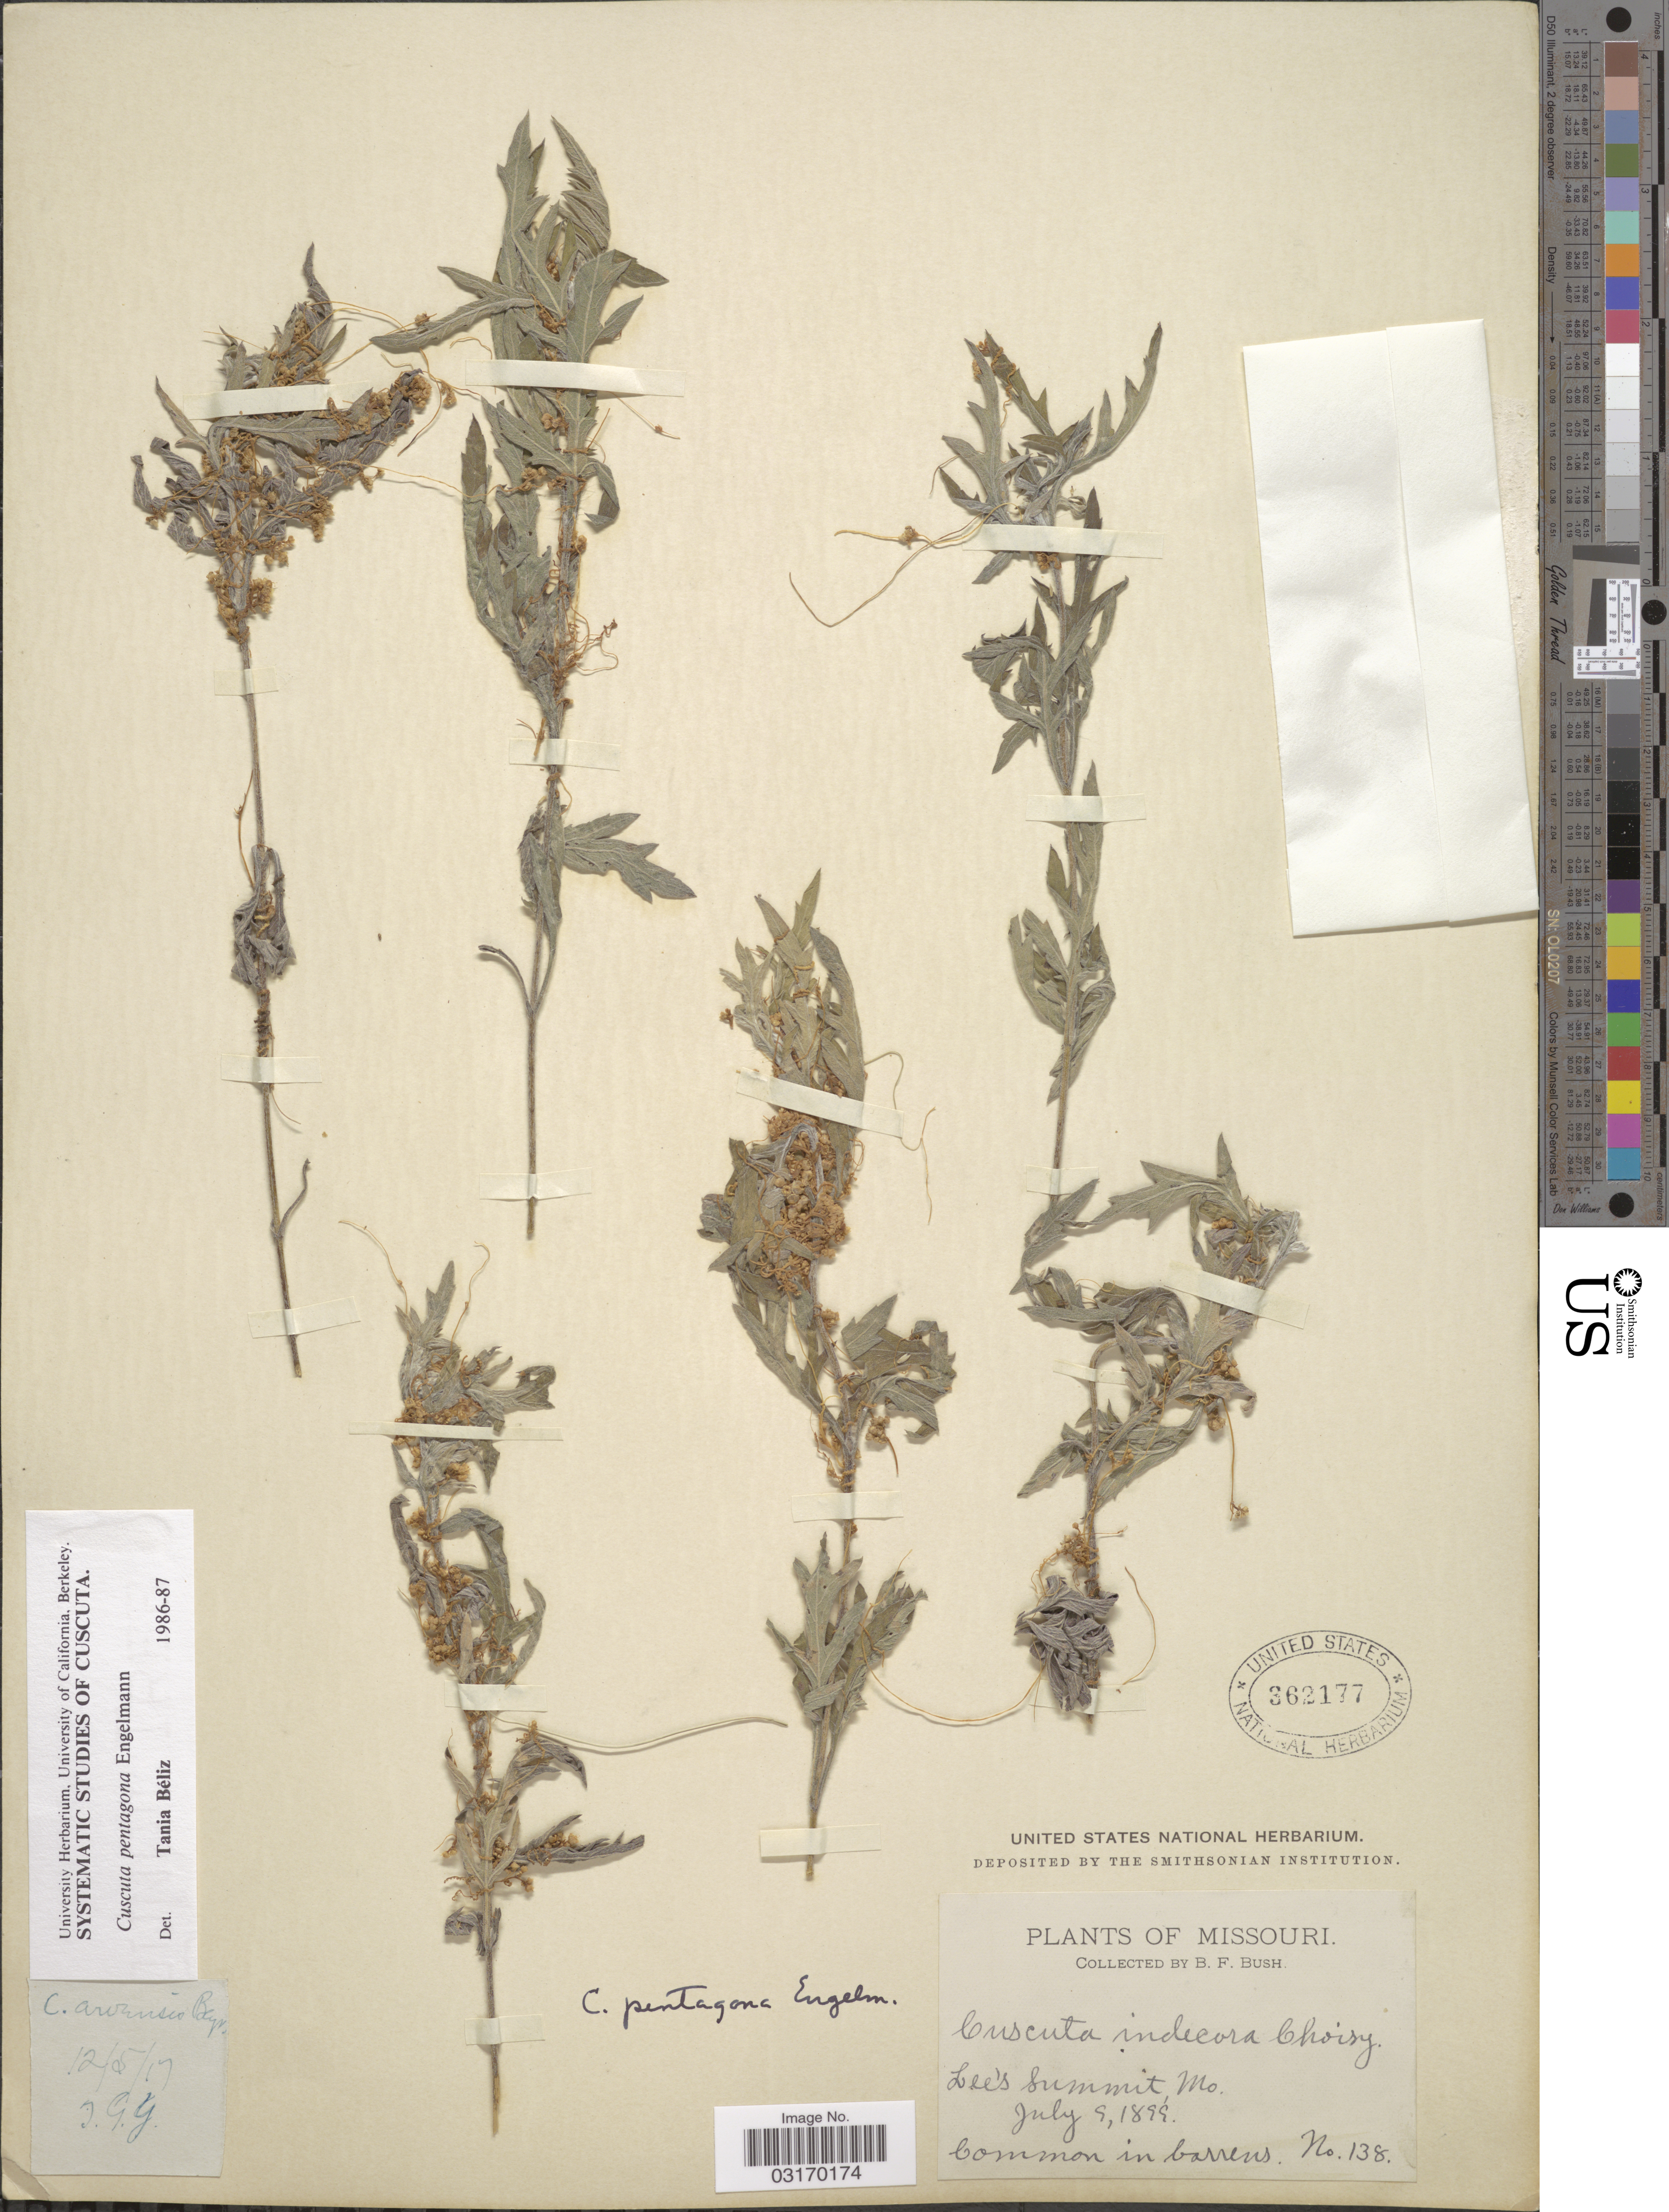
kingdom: Plantae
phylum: Tracheophyta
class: Magnoliopsida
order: Solanales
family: Convolvulaceae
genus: Cuscuta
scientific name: Cuscuta pentagona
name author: Engelm.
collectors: B. F. Bush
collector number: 138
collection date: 1899-07-09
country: United States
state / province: Missouri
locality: Lee's Summit.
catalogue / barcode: US 362177